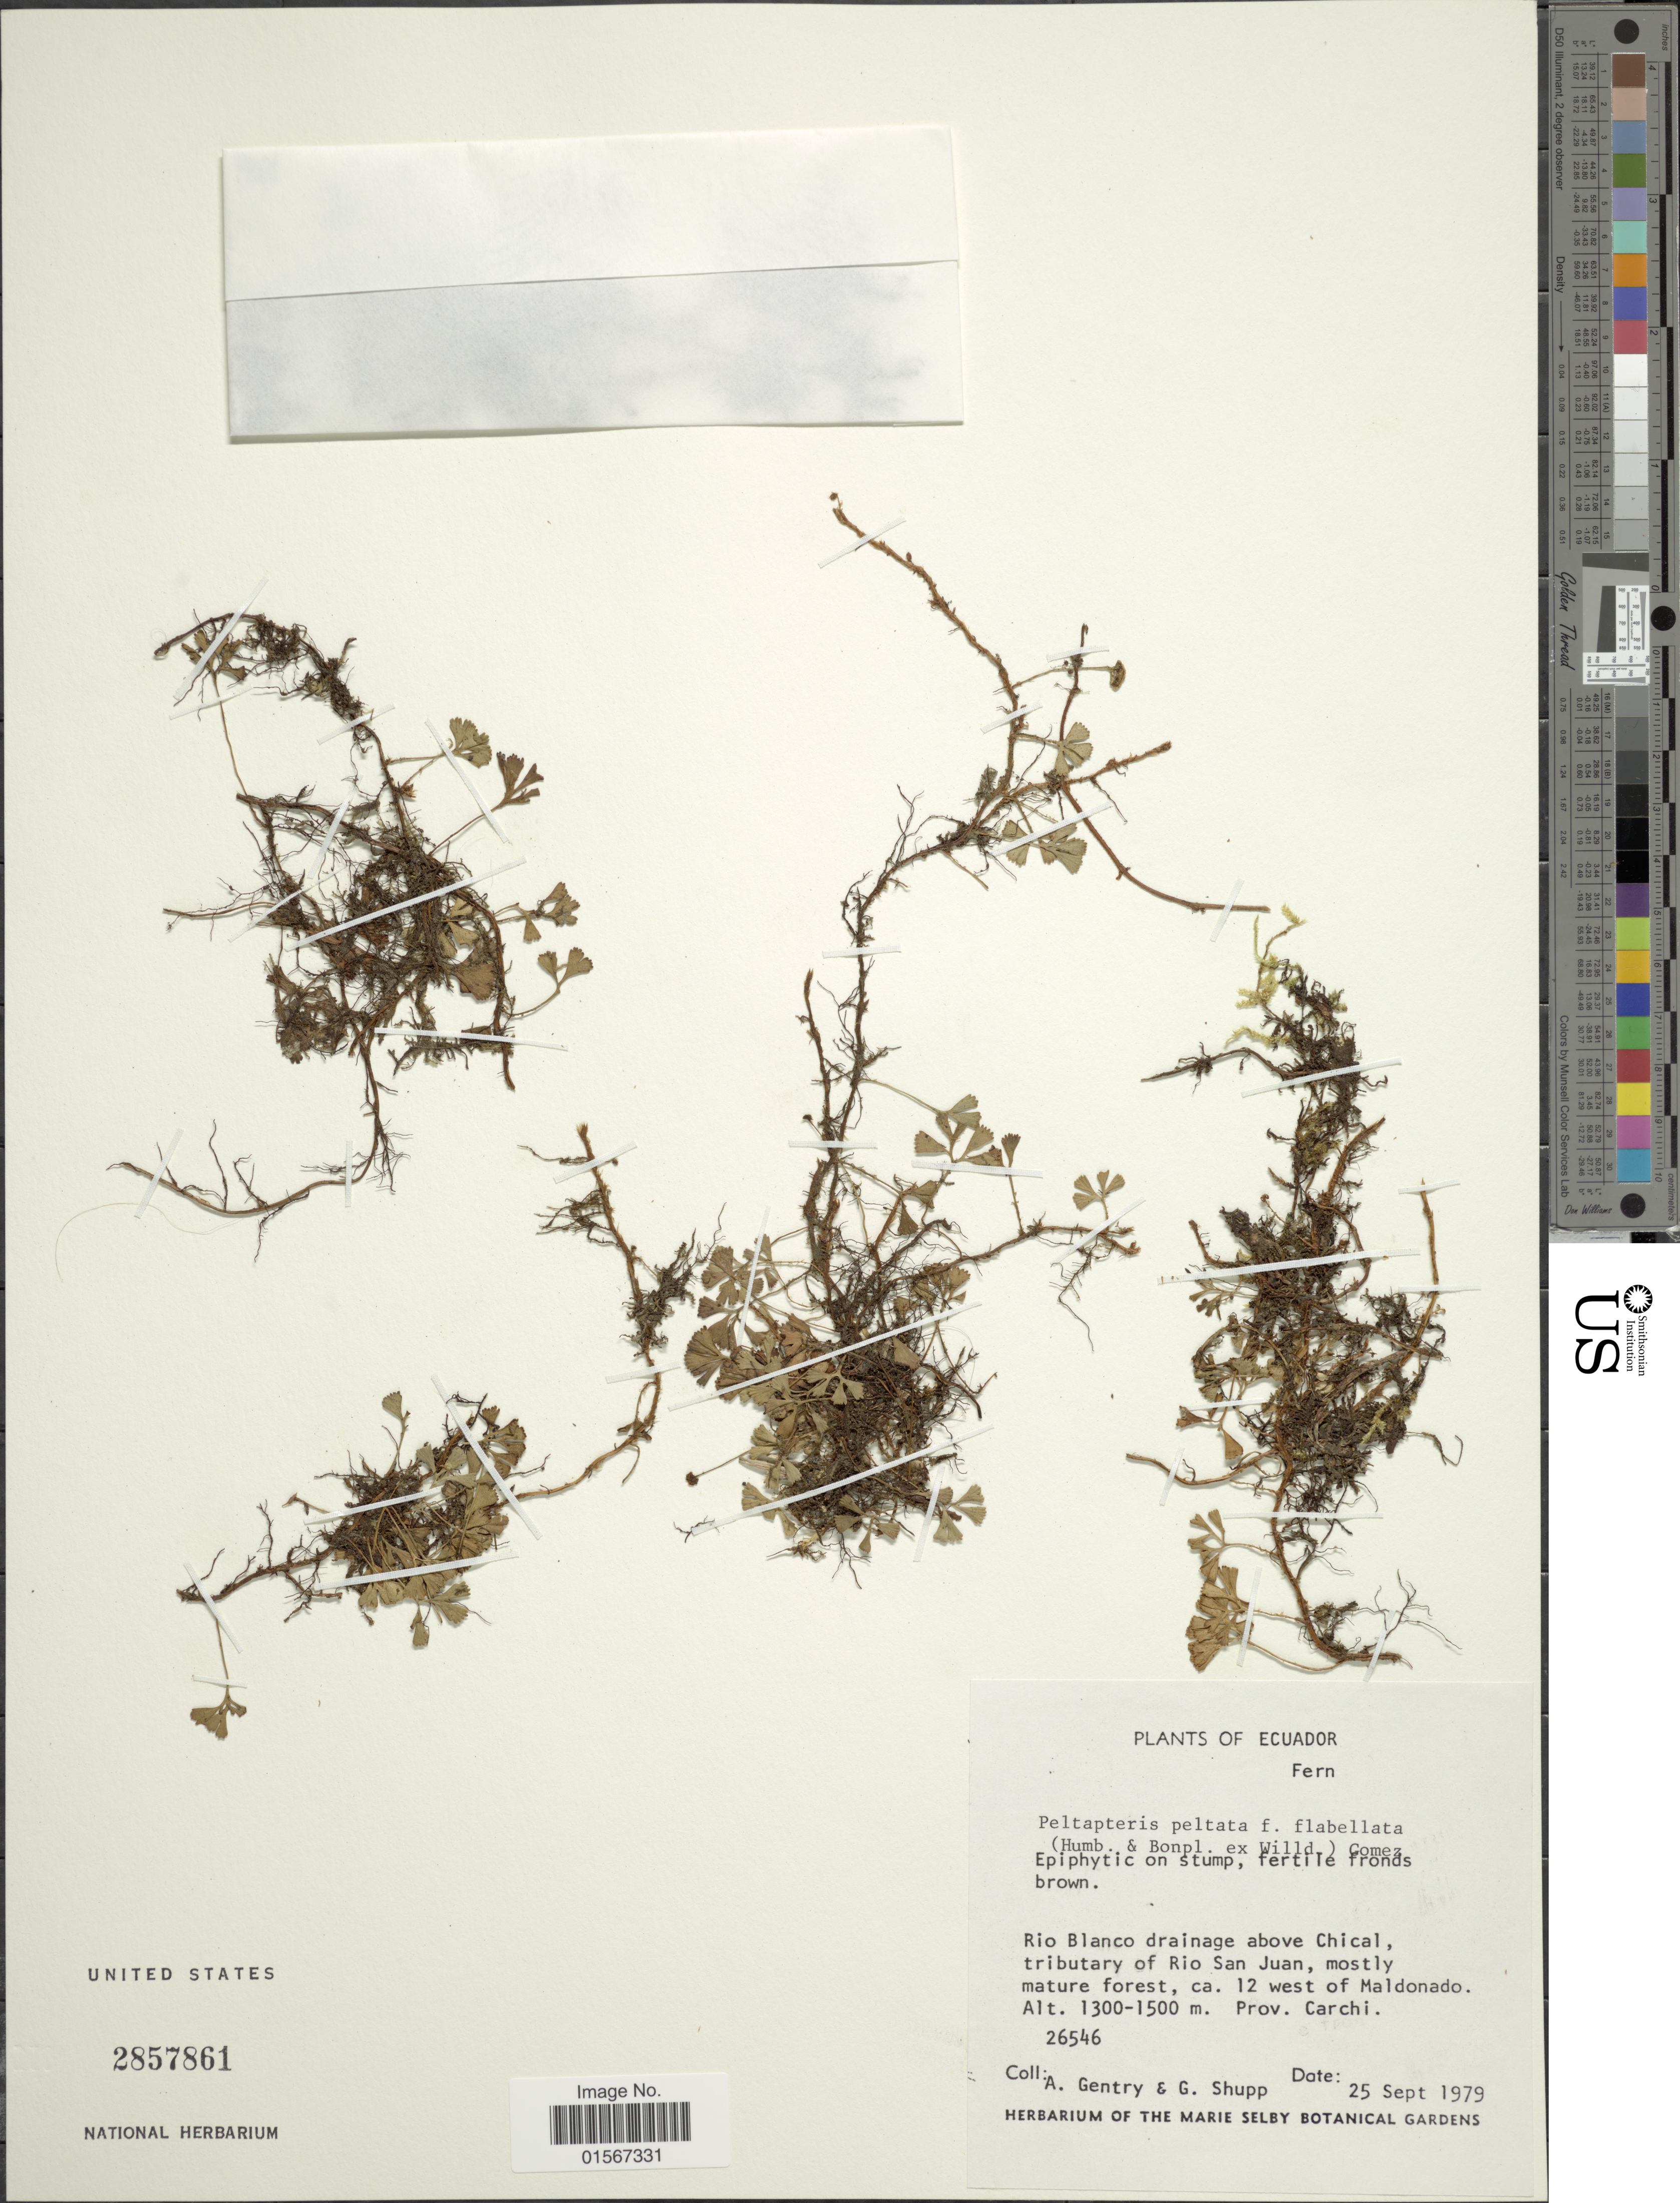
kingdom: Plantae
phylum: Tracheophyta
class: Polypodiopsida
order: Polypodiales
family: Dryopteridaceae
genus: Elaphoglossum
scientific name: Elaphoglossum peltatum f. flabellatum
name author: (Humb. & Bonpl. ex Willd.) Mickel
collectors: A. H. Gentry & G. Shupp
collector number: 26546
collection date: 1979-09-25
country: Ecuador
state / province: Carchi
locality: Ecuador, Rio Blanco drainage above Chical, Tributary of Rio San Juan.Prov. Carchi.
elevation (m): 1300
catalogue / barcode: US 2857861